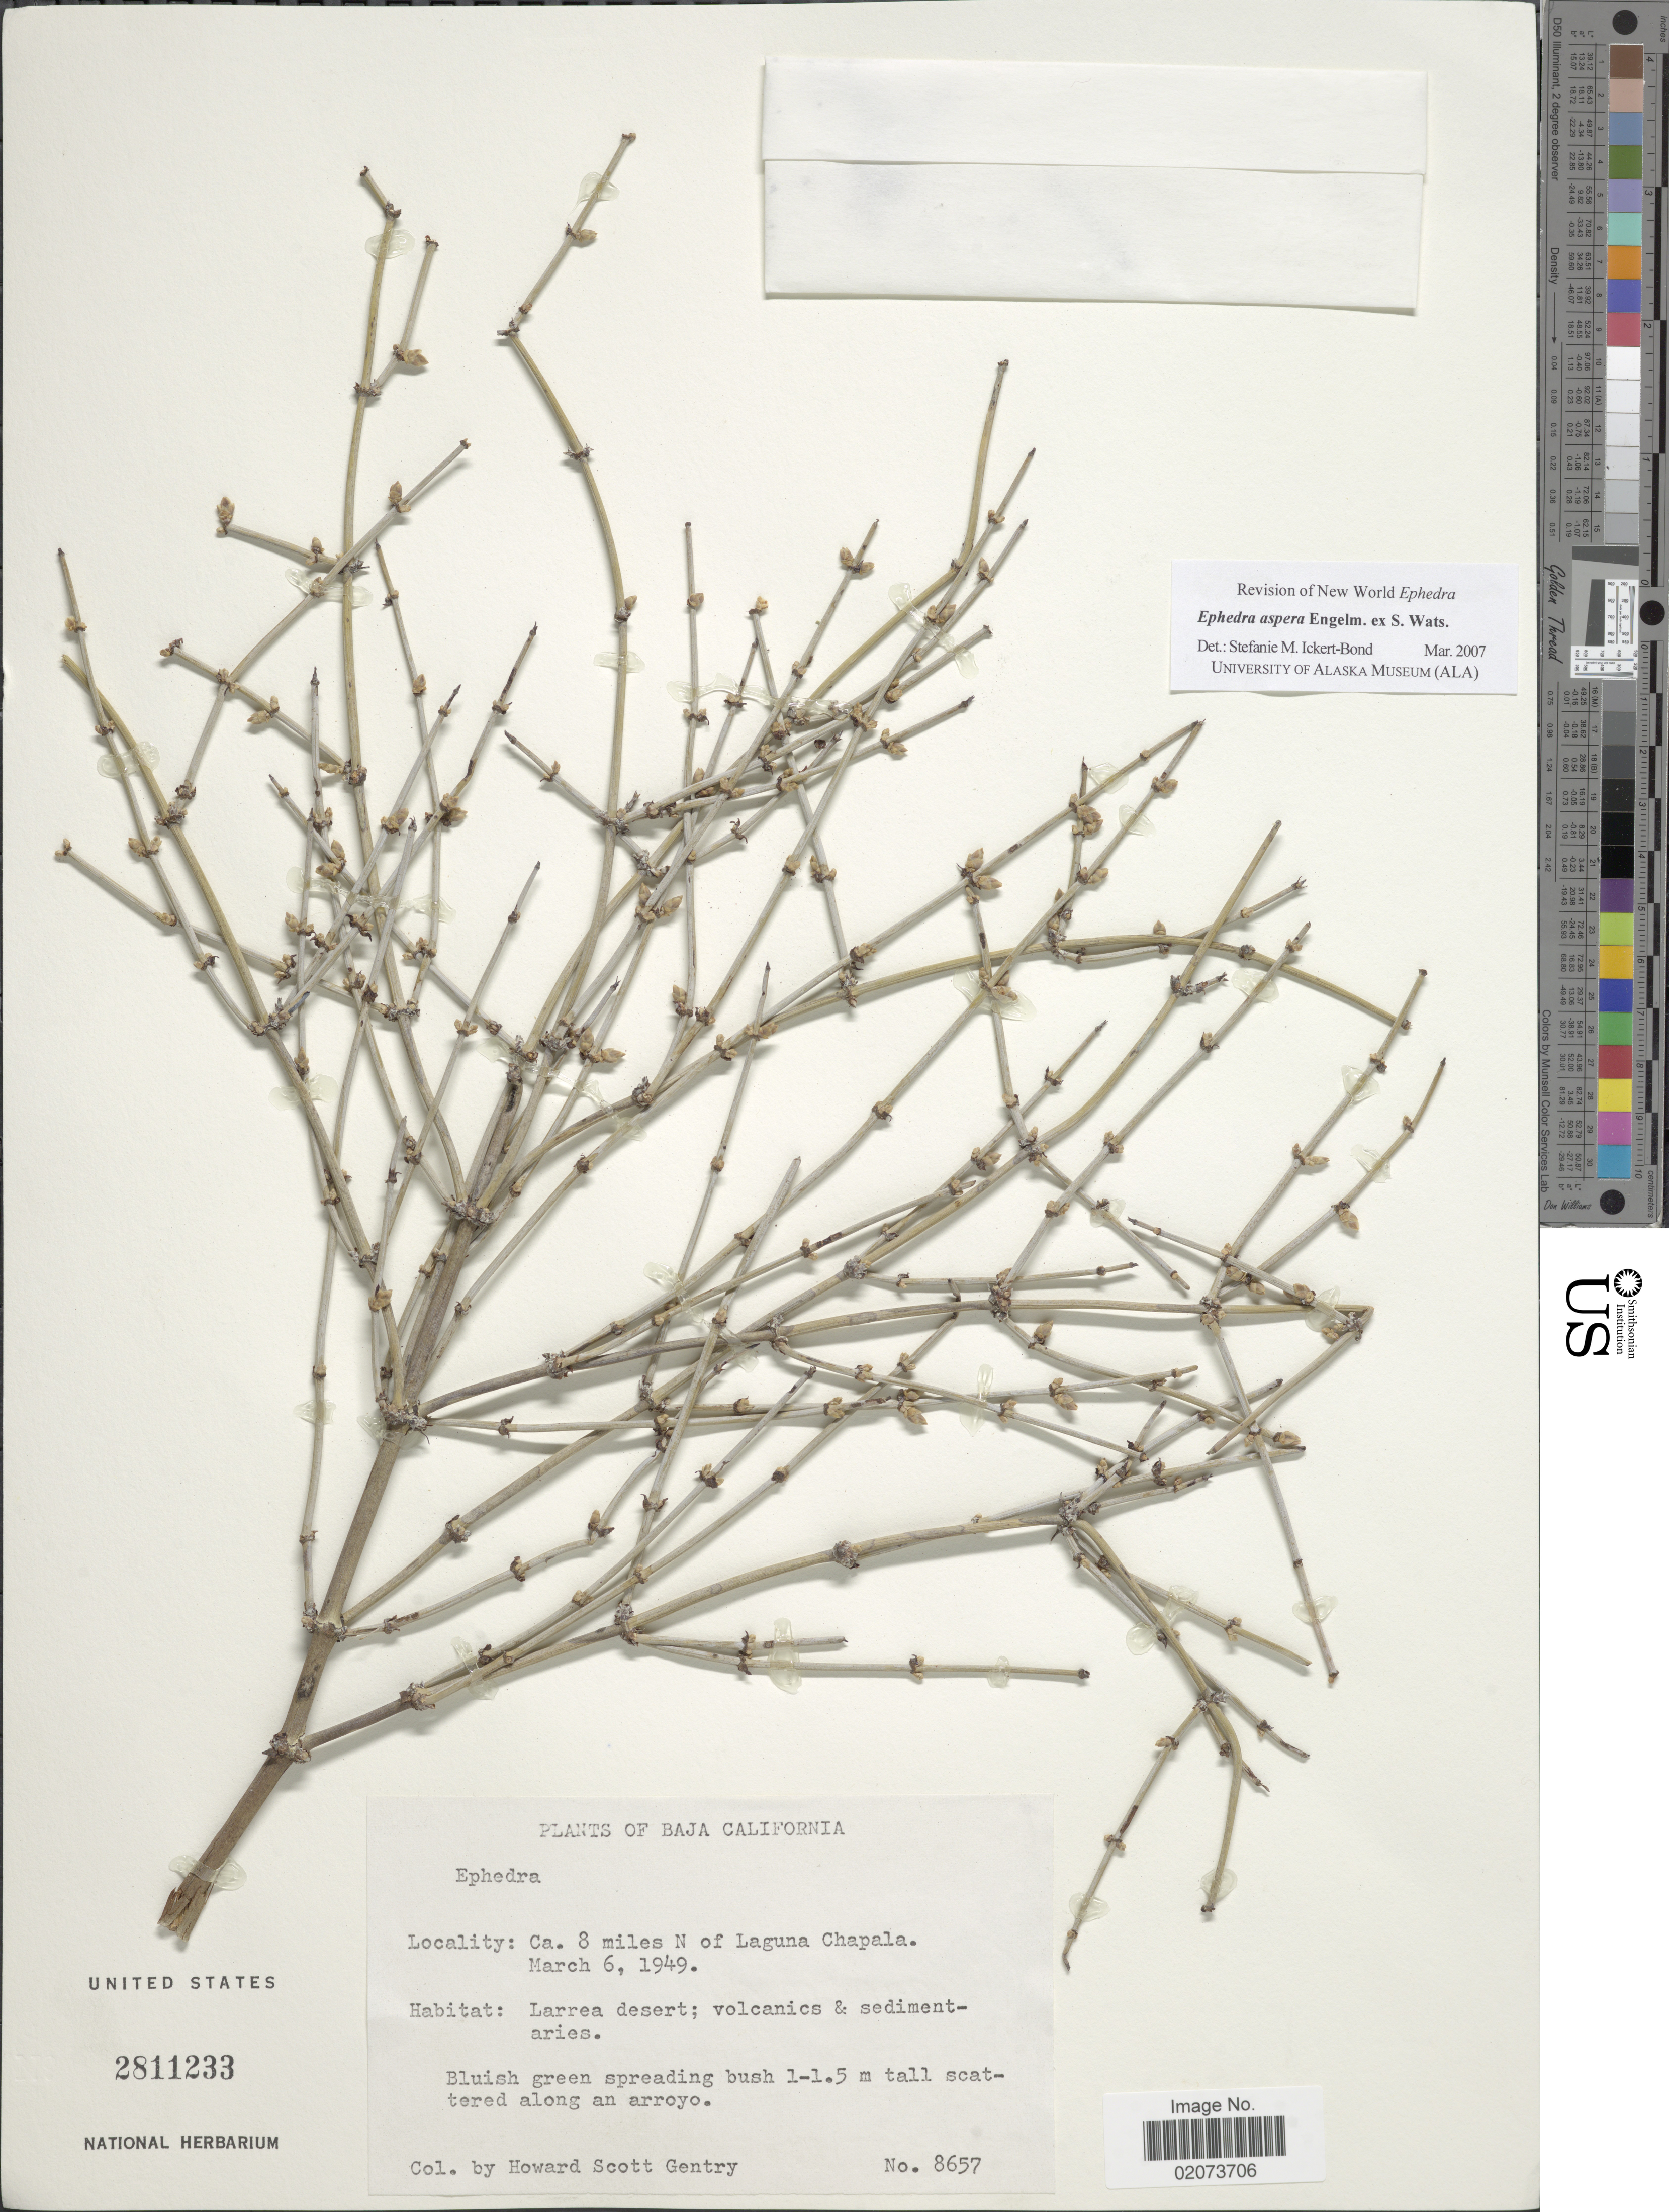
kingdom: Plantae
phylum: Tracheophyta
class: Gnetopsida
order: Ephedrales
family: Ephedraceae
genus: Ephedra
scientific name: Ephedra aspera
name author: Engelm. ex S. Watson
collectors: H. S. Gentry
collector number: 8657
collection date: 1949-03-06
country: Mexico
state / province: Baja California Norte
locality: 8 miles N of laguna Chapala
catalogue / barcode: US 2811233